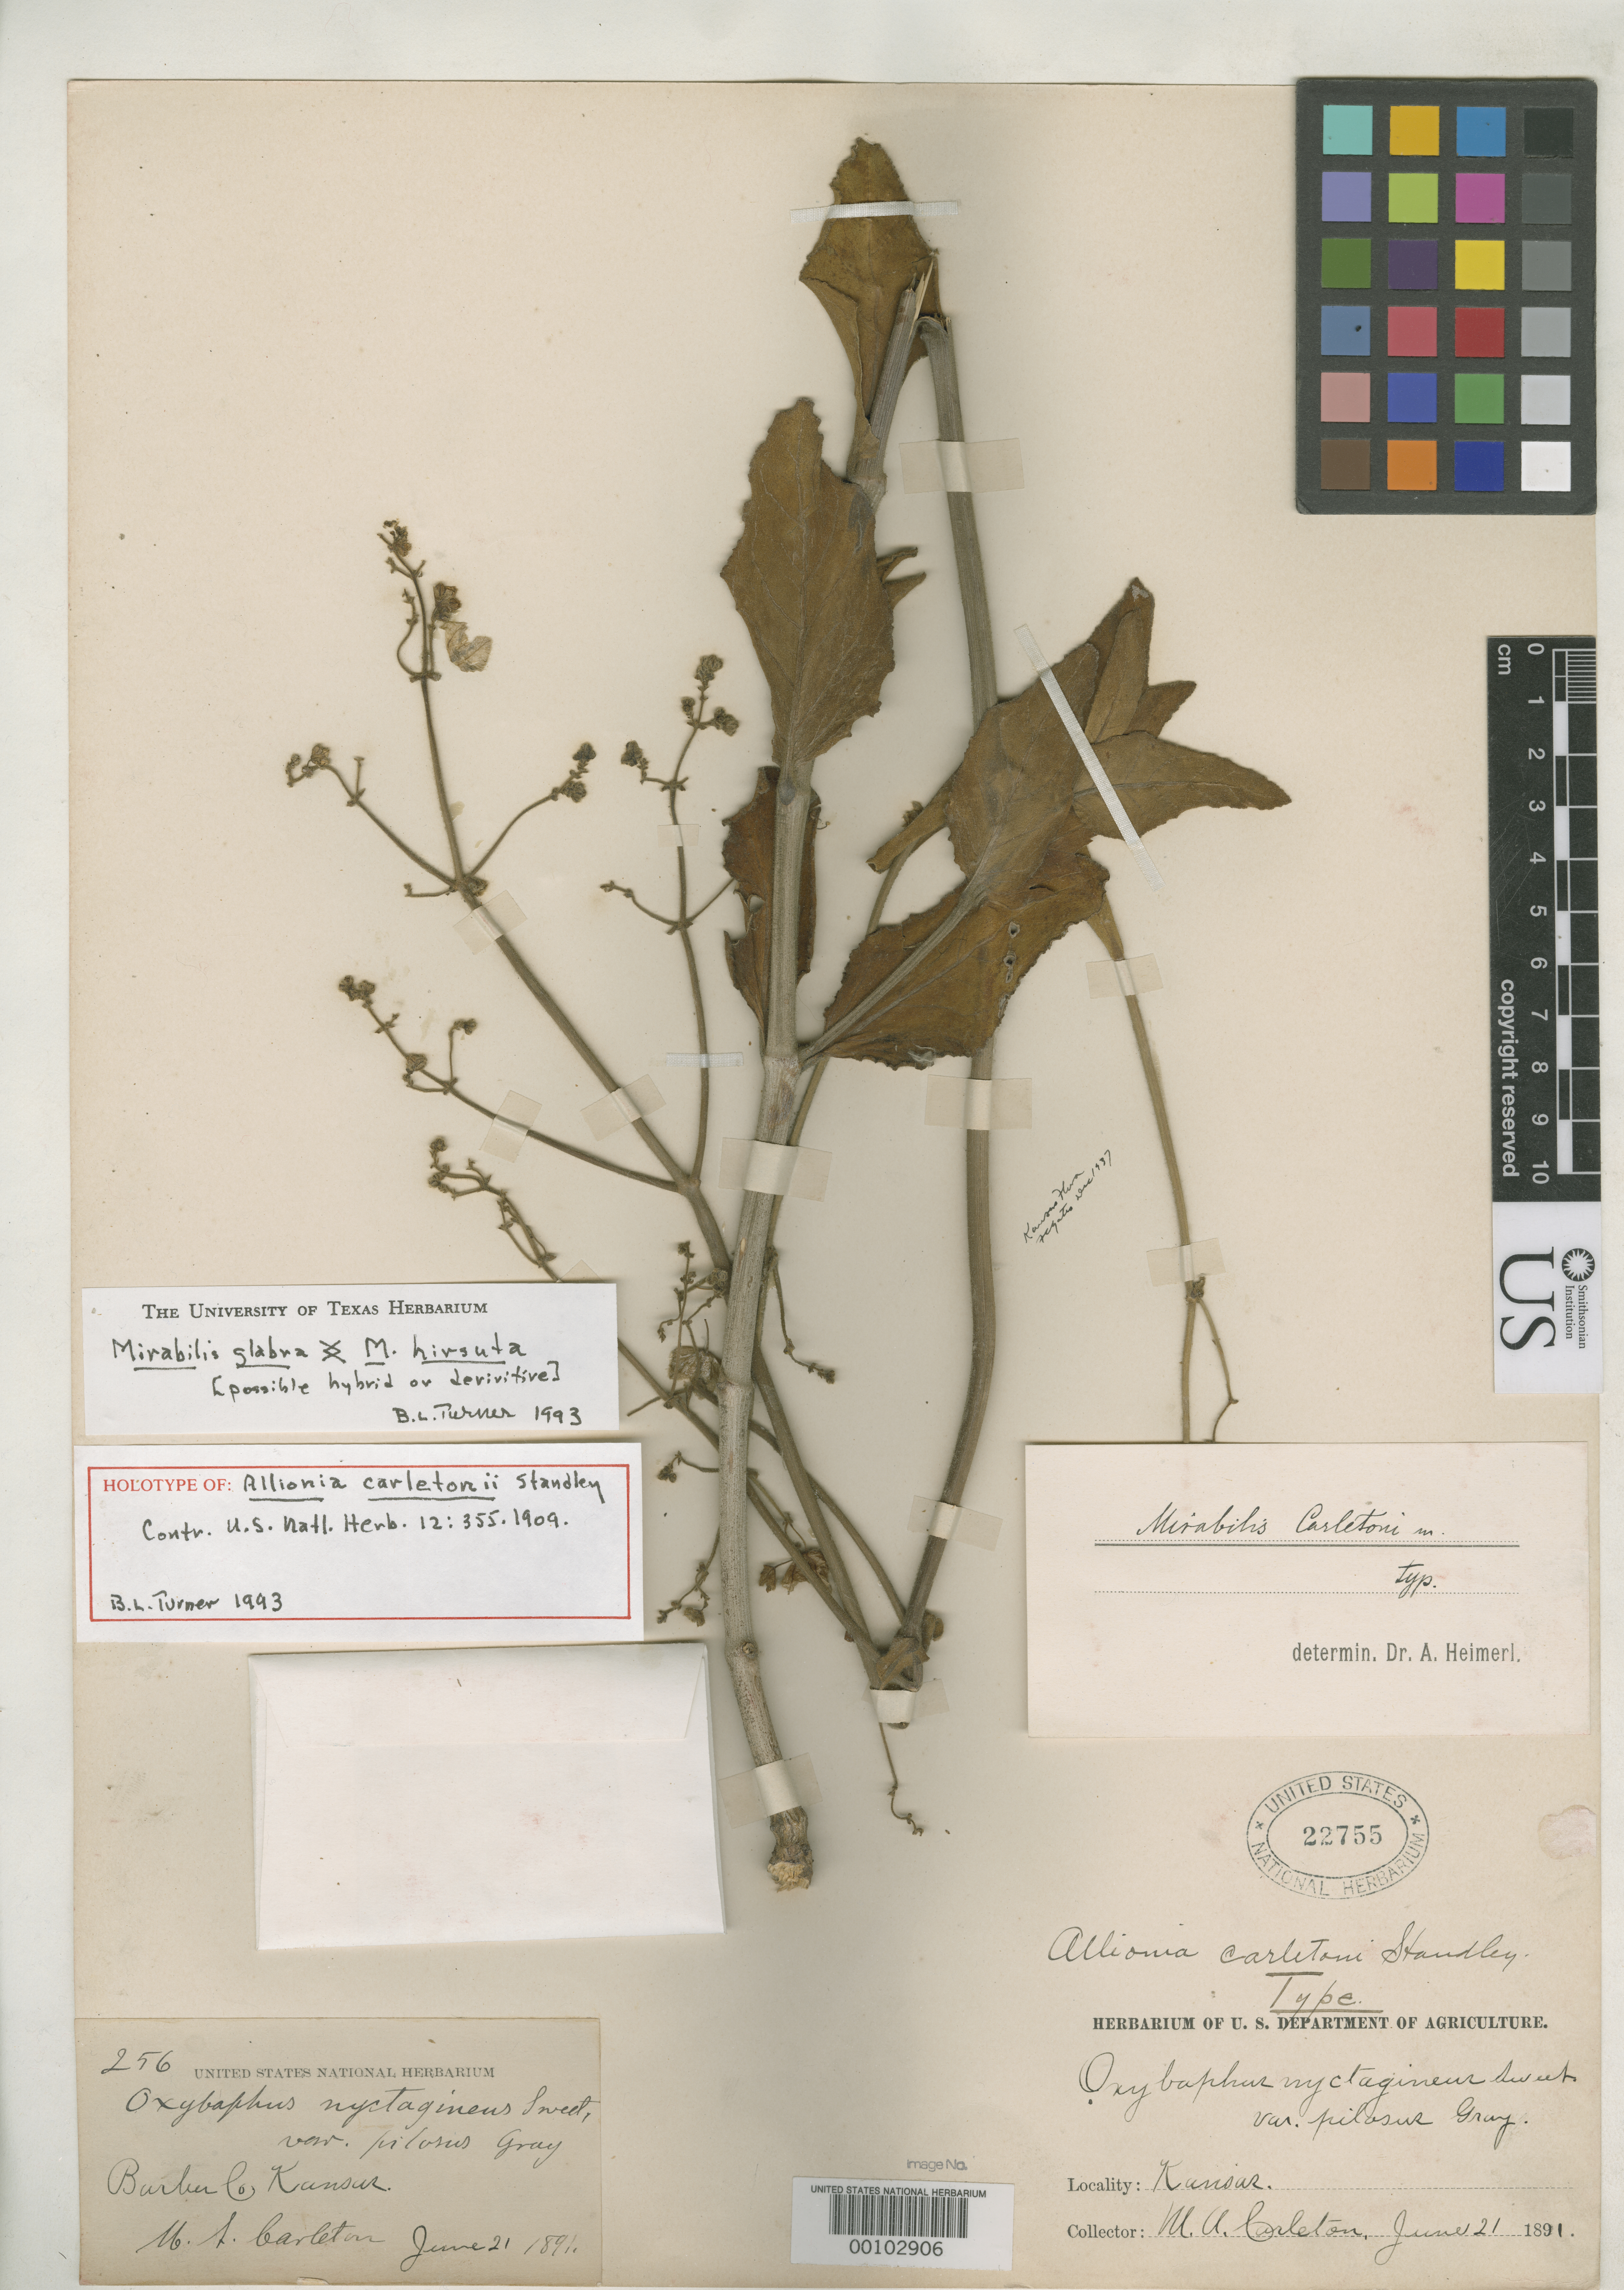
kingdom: Plantae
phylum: Tracheophyta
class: Magnoliopsida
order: Caryophyllales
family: Nyctaginaceae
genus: Allionia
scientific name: Allionia carletoni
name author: Standl.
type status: Holotype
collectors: M. A. Carleton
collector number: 256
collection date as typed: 21 Jun 1891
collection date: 1891-06-21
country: United States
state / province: Kansas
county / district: Barber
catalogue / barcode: US 22755